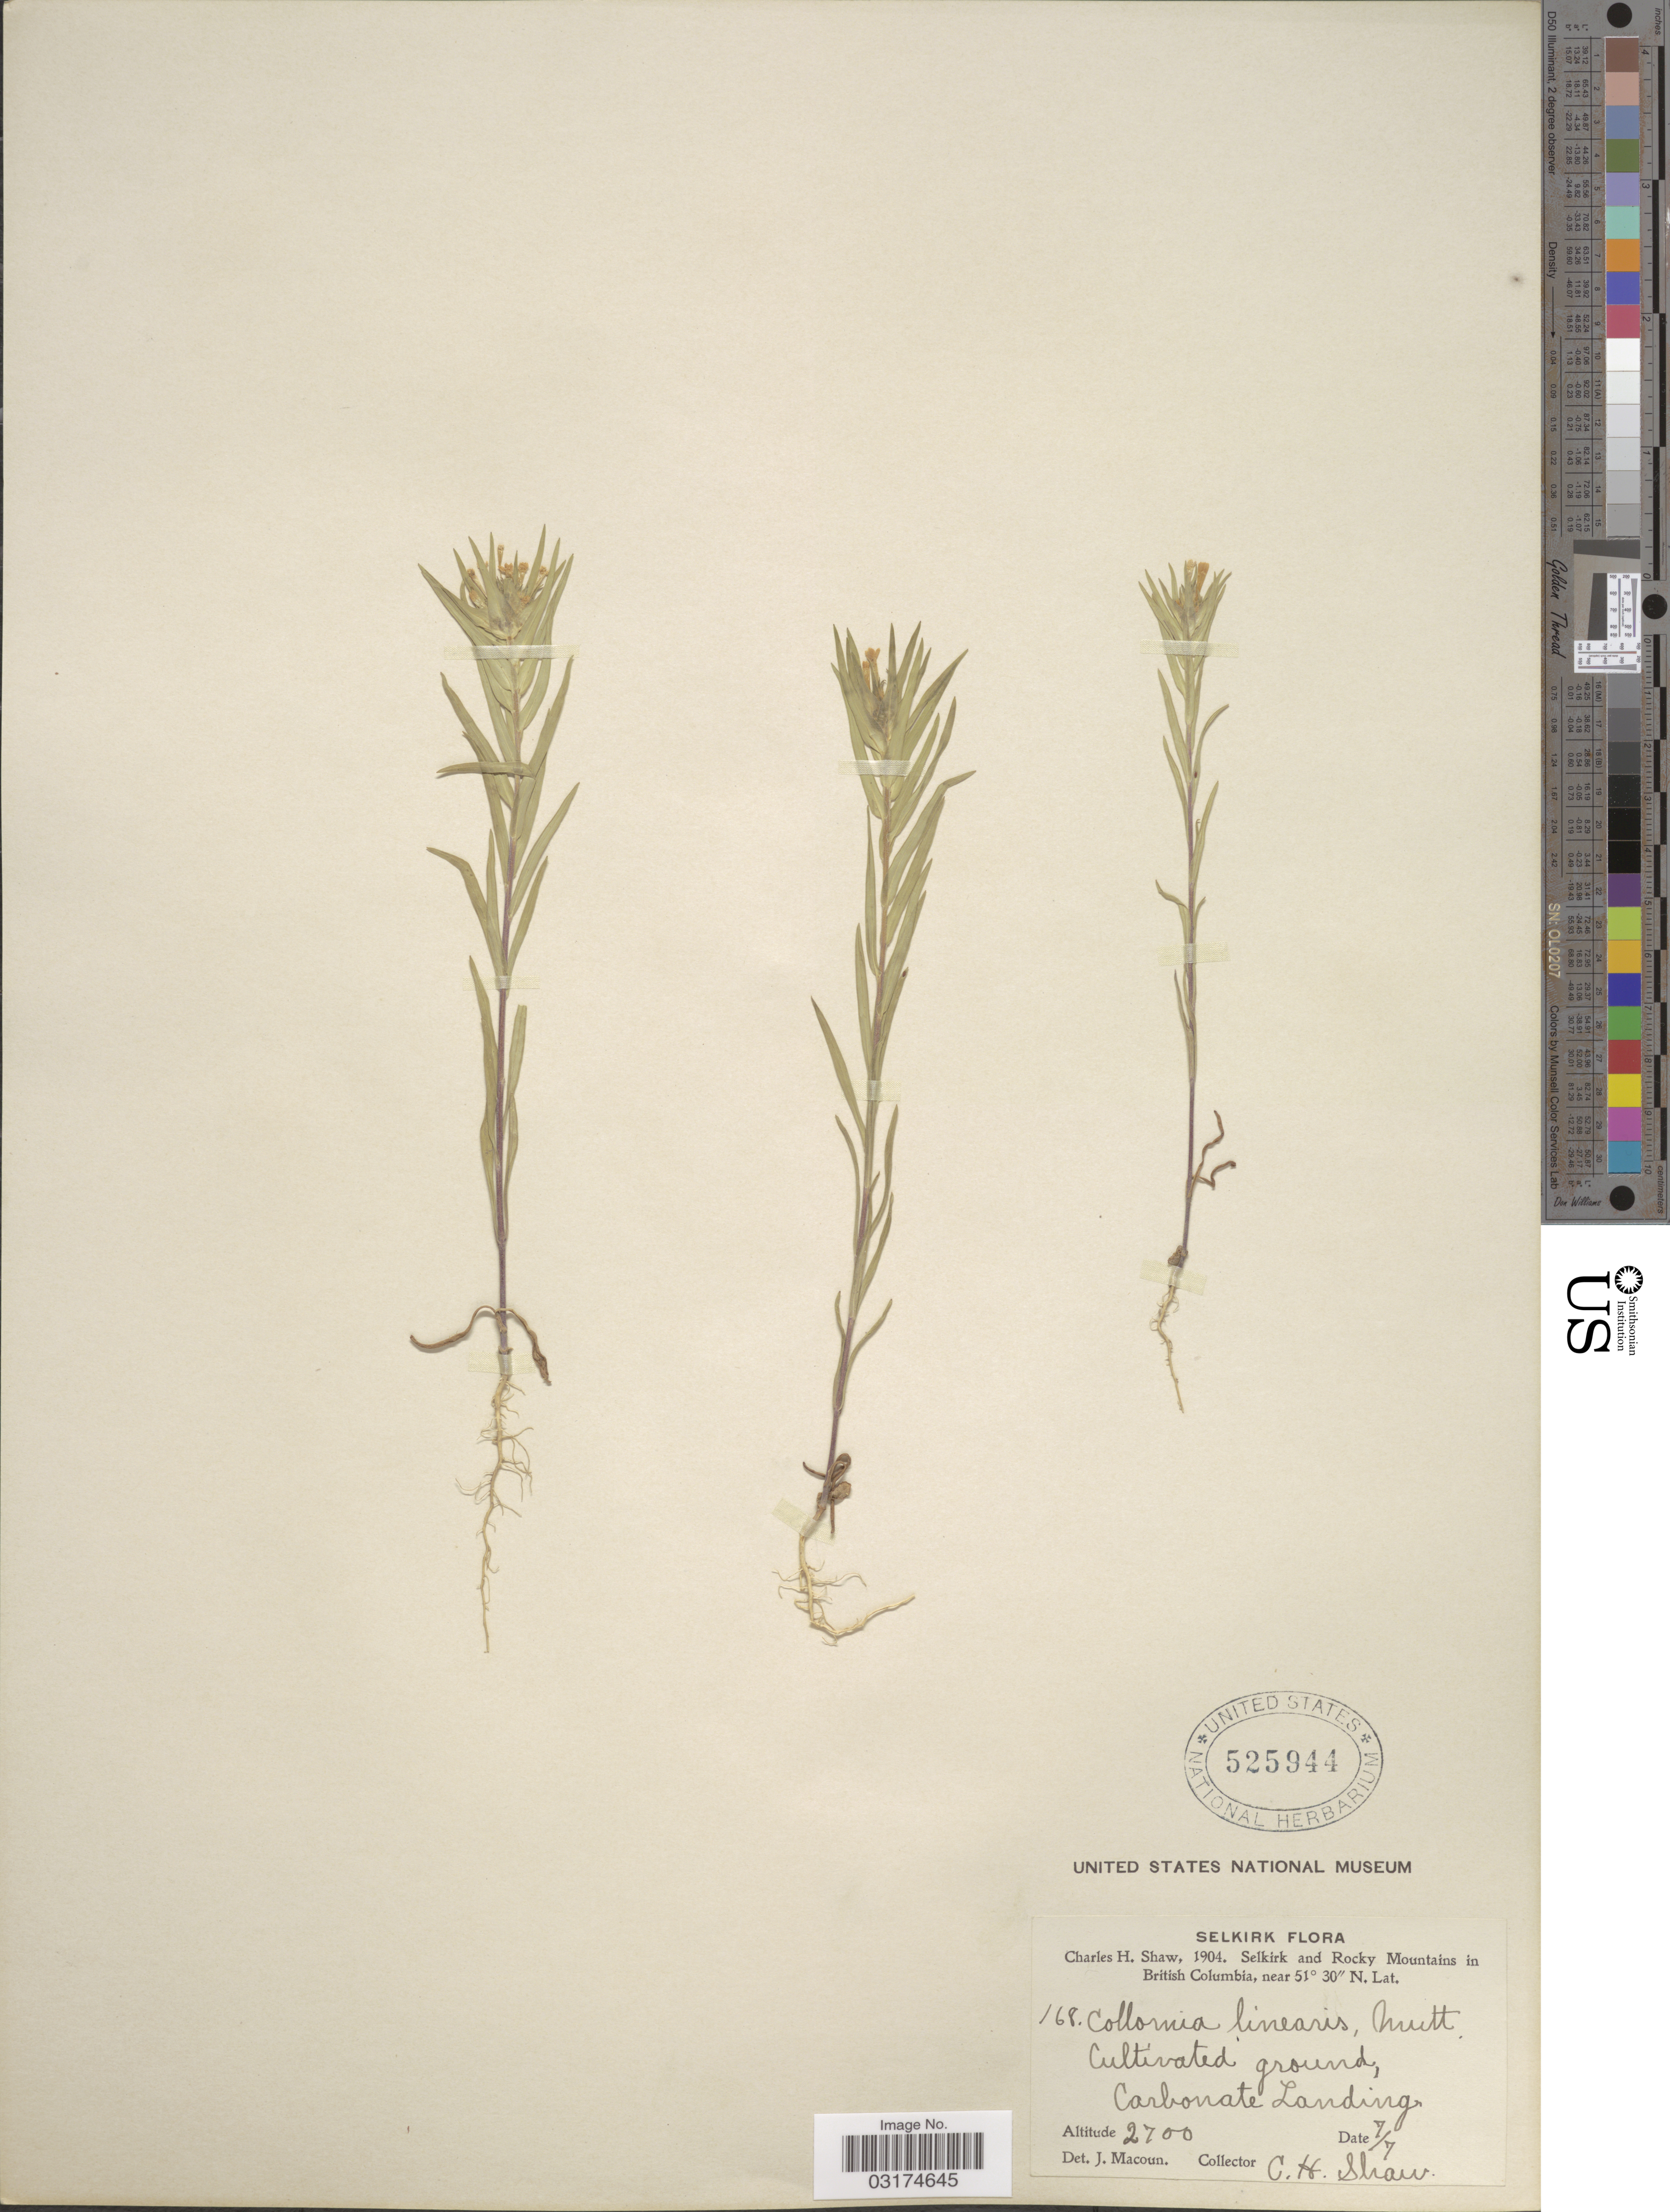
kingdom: Plantae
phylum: Tracheophyta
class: Magnoliopsida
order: Ericales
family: Polemoniaceae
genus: Collomia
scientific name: Collomia linearis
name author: Nutt.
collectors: C. H. Shaw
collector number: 168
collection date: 1904-07-07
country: Canada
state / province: British Columbia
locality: Carbonate Landing. Selkirk and Rocky Mountains.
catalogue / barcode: US 525944